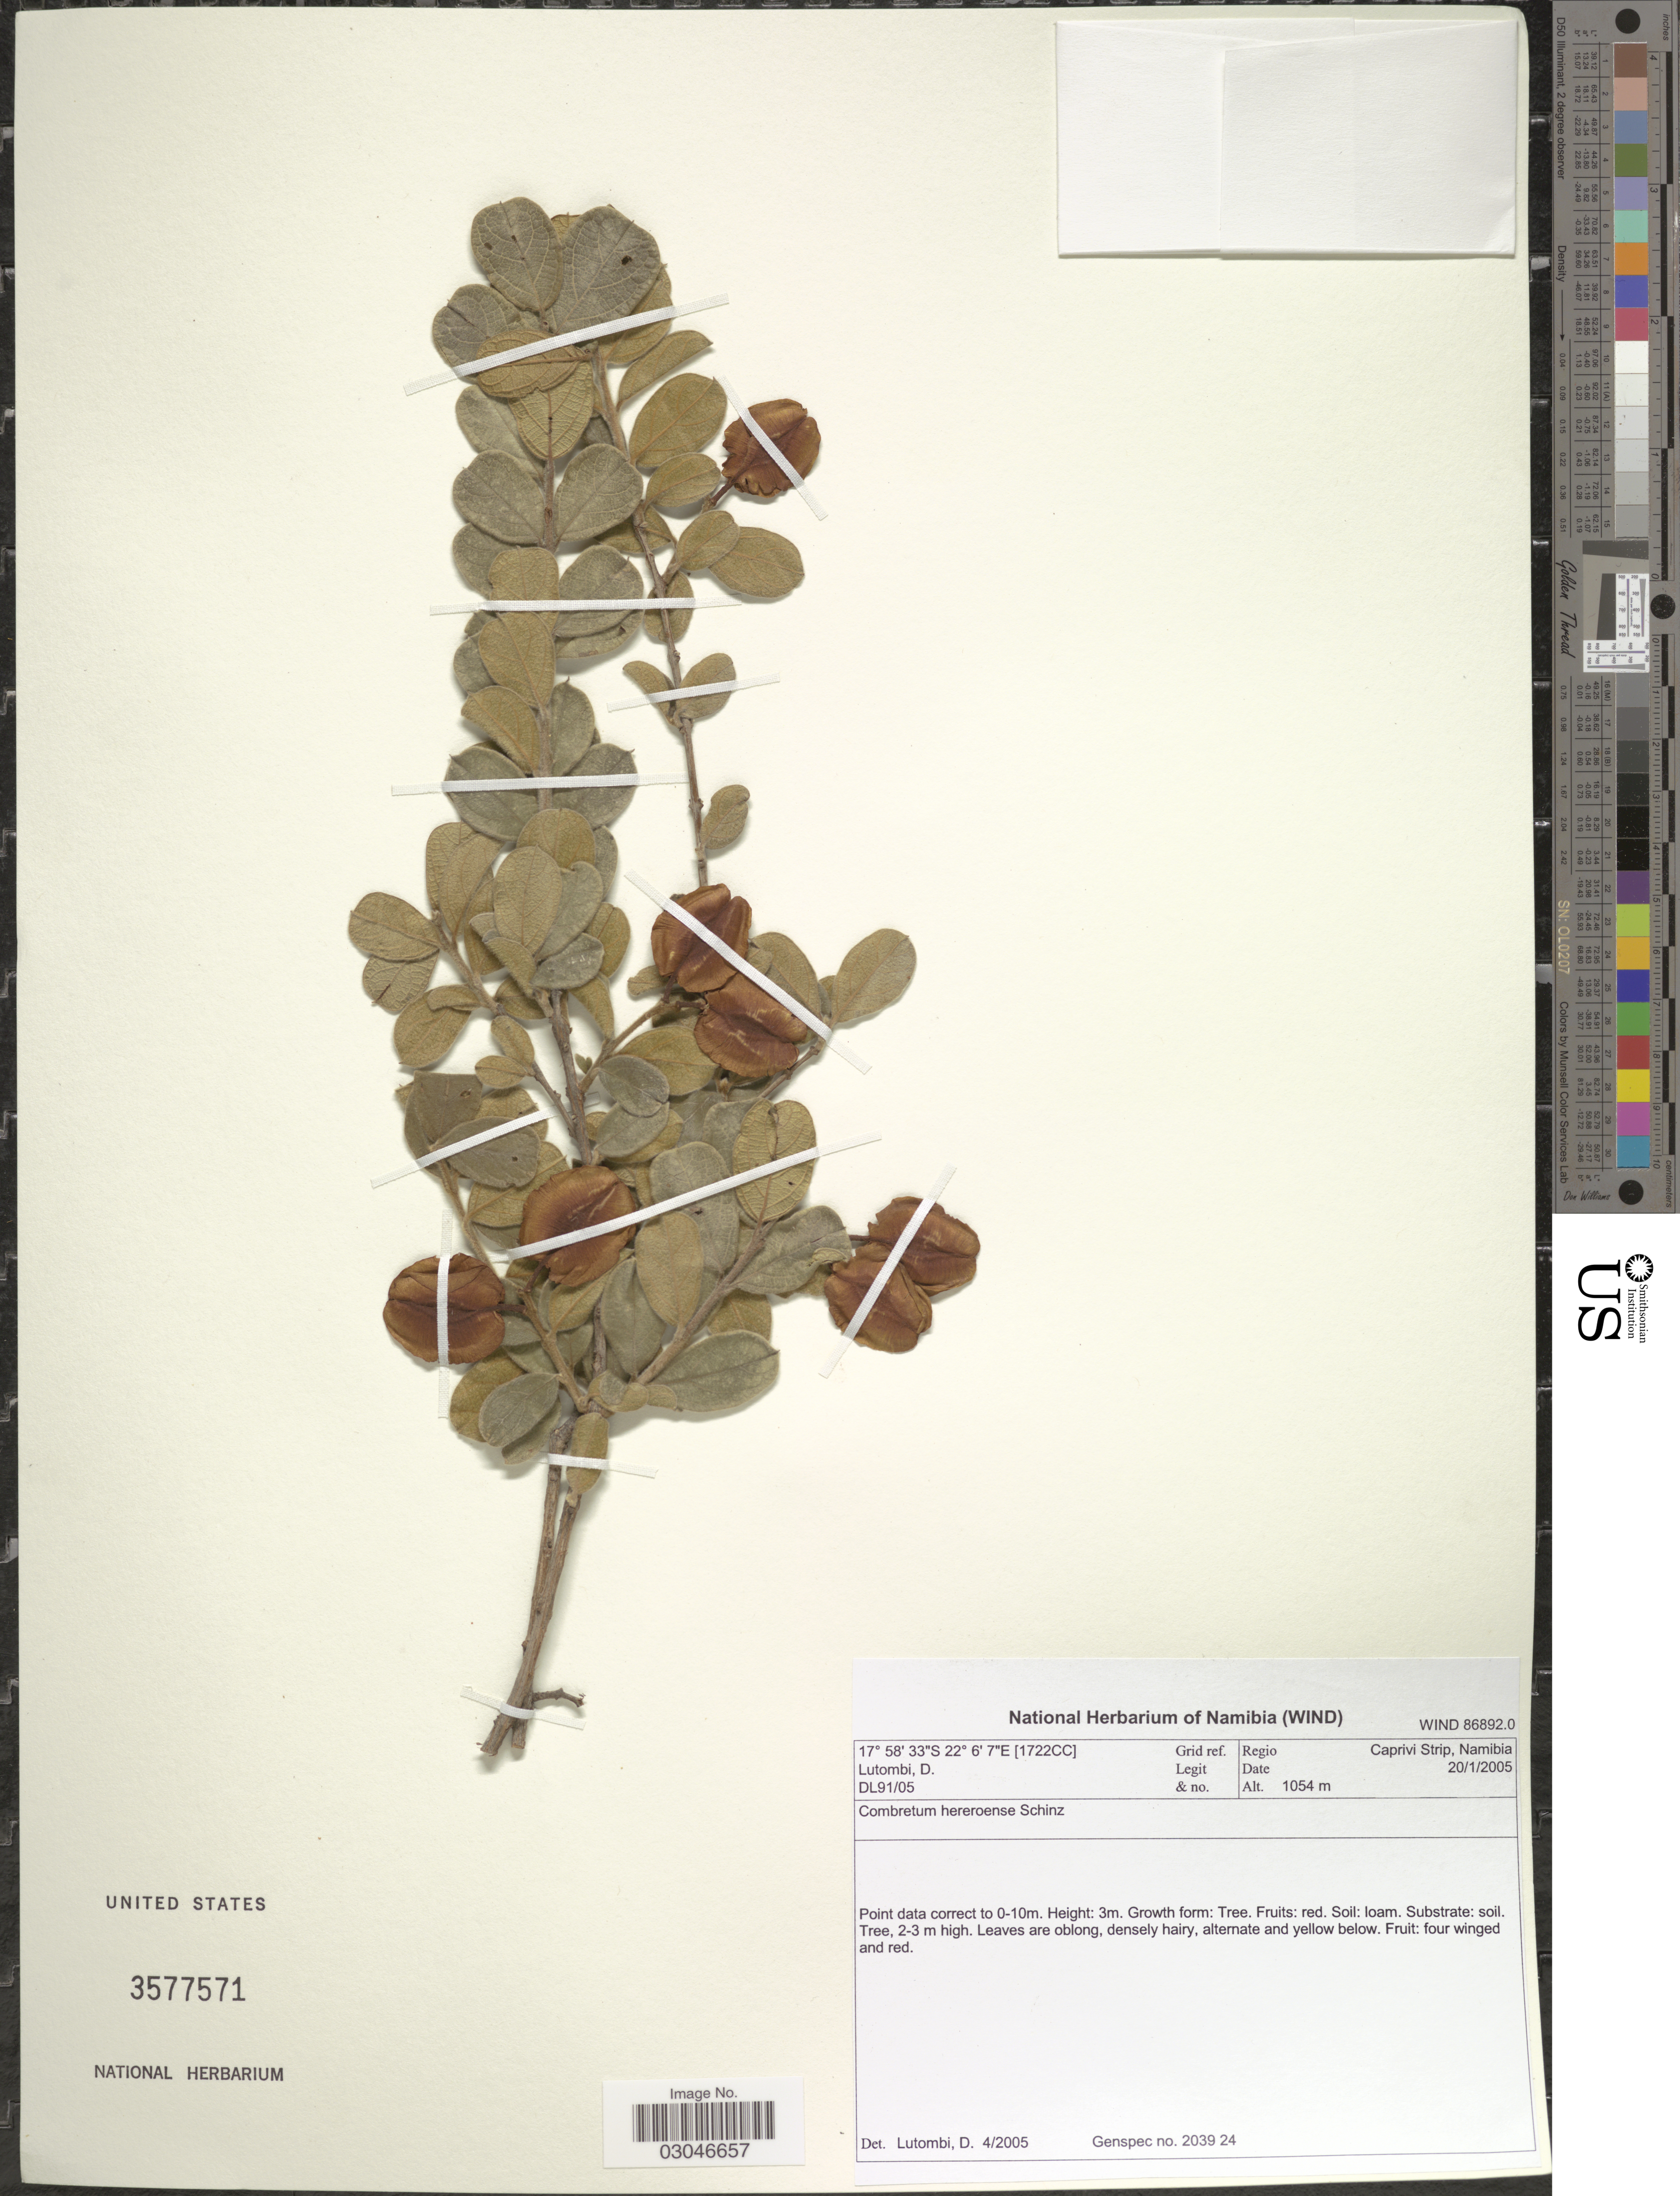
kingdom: Plantae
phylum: Tracheophyta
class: Magnoliopsida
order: Myrtales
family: Combretaceae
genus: Combretum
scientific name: Combretum hereroense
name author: Schinz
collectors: D. Lutombi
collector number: DL91/05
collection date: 2005-01-20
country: Namibia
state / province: Caprivi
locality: [1722CC] Grid ref. Regio Caprivi Strip, Namibia.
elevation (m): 1054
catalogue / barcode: US 3577571